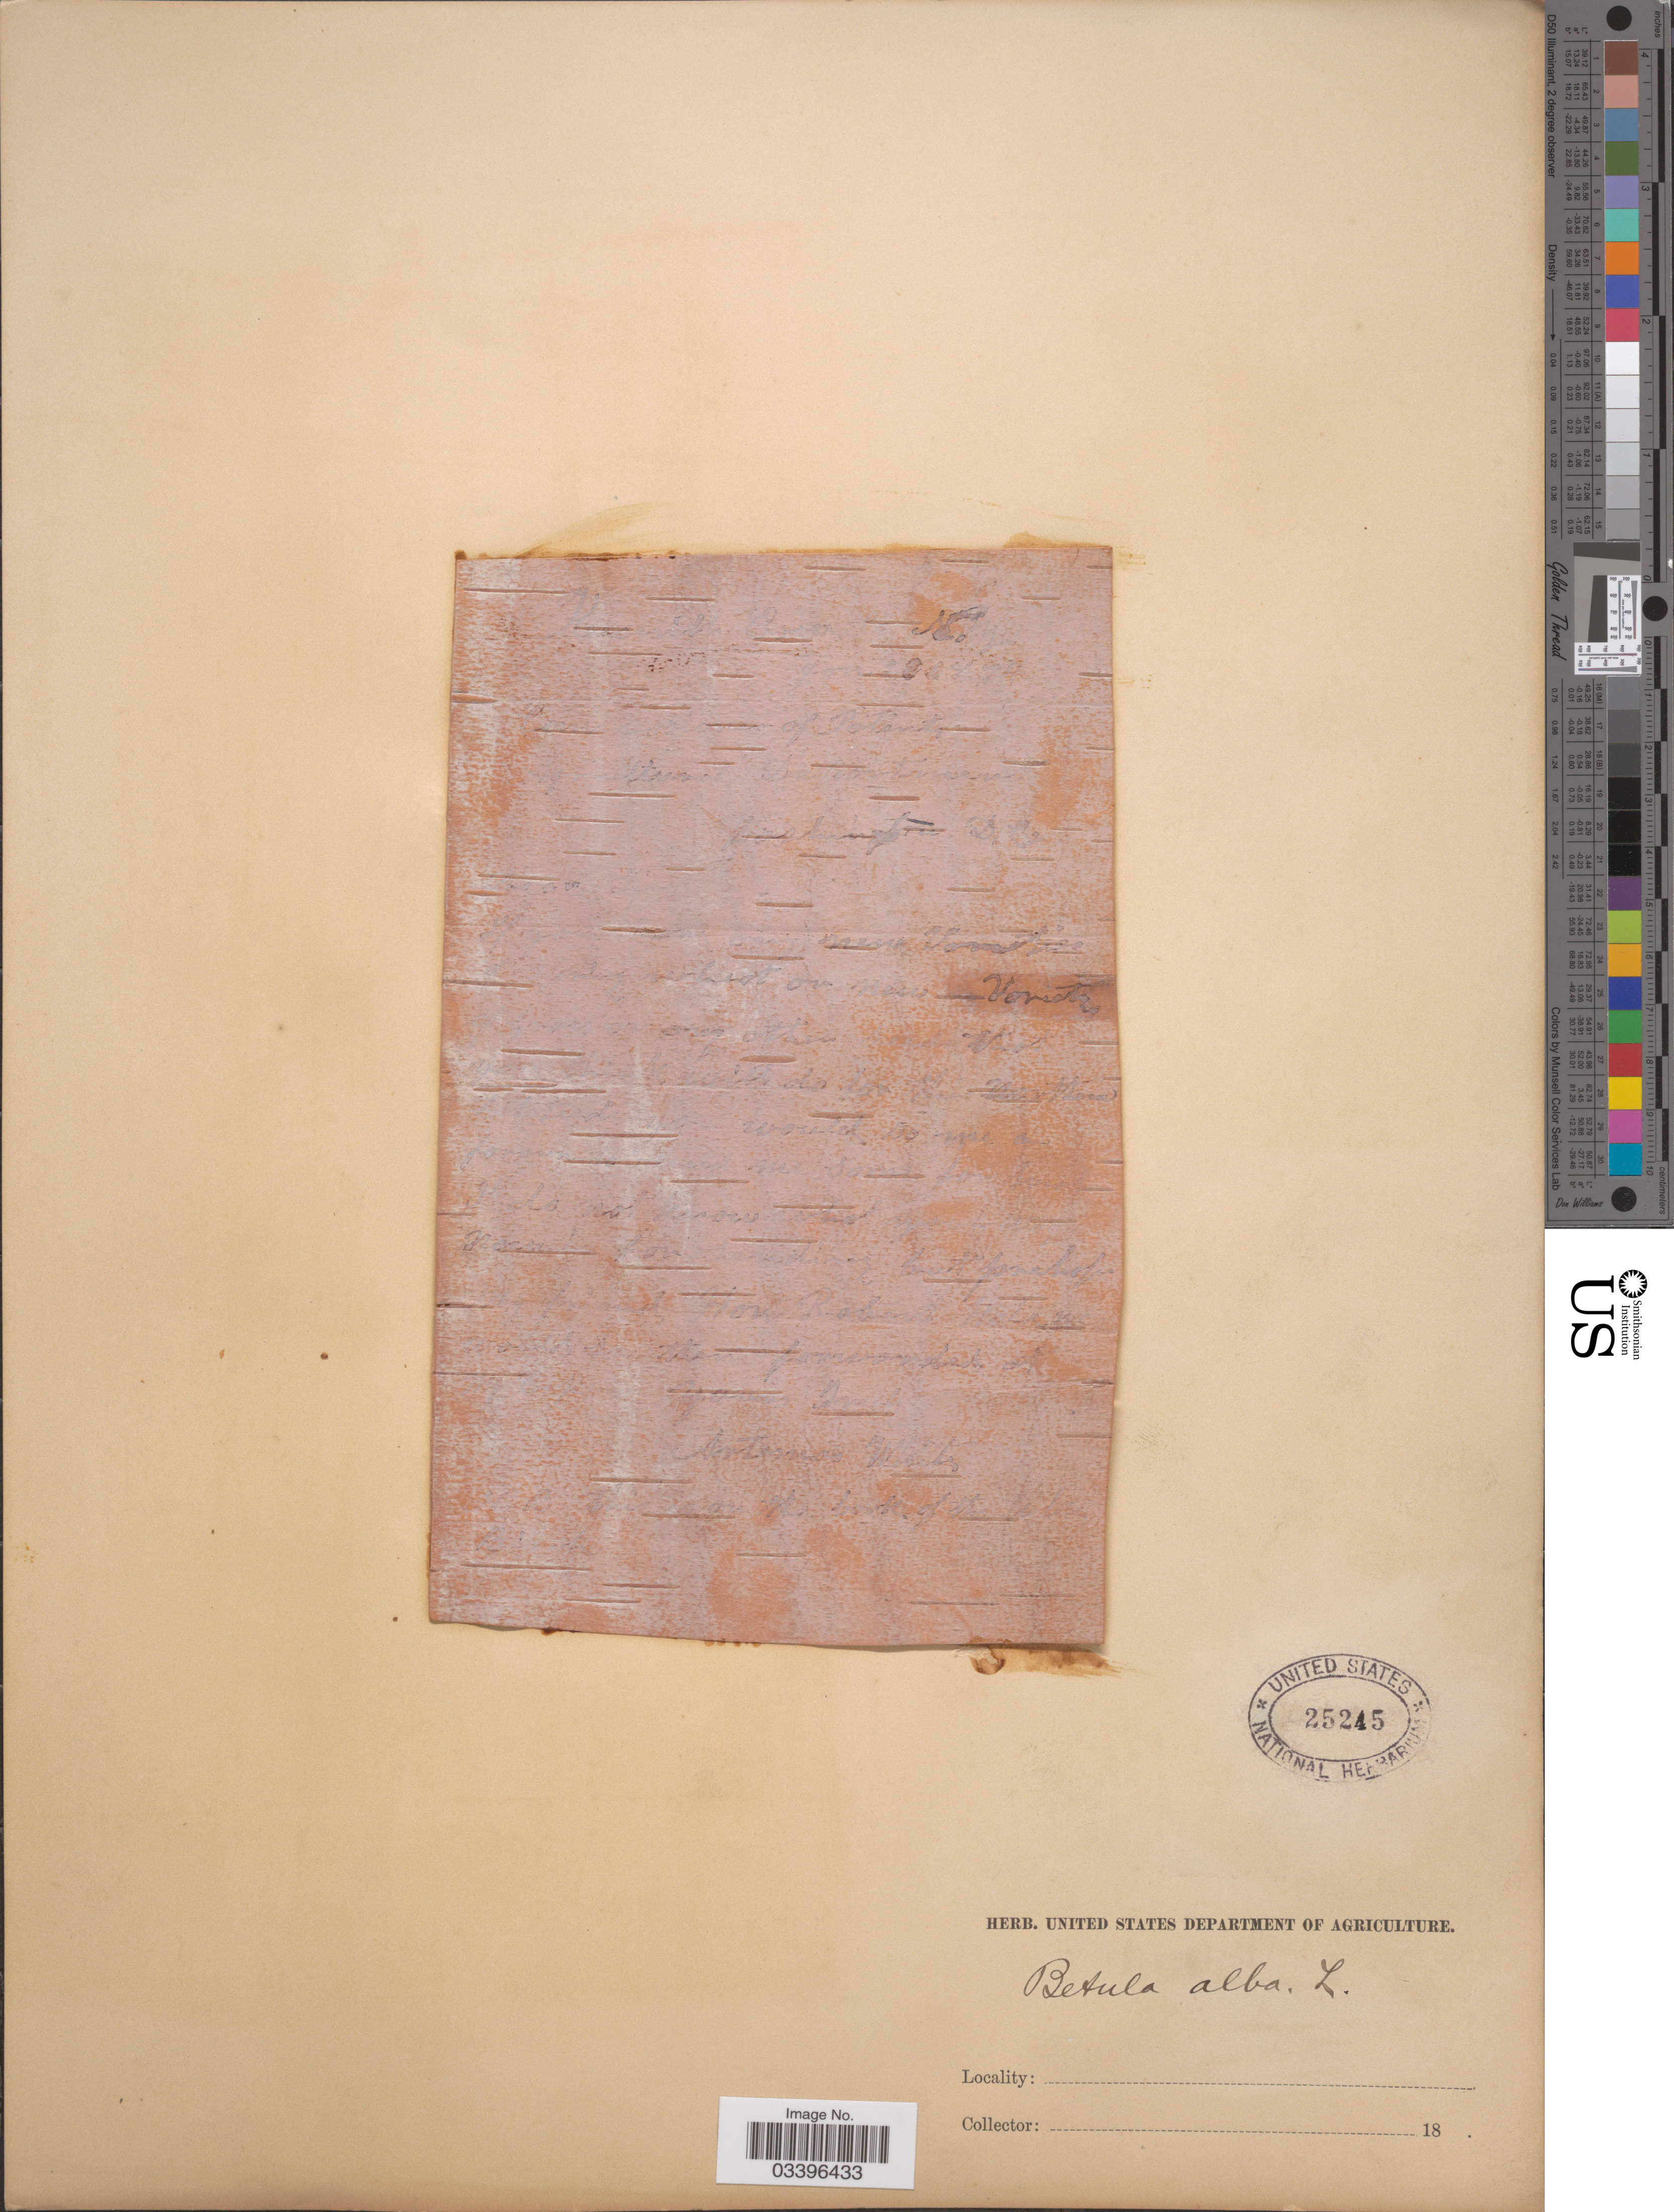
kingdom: Plantae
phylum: Tracheophyta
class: Magnoliopsida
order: Fagales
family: Betulaceae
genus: Betula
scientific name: Betula papyrifera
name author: Marshall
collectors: Facchini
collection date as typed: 18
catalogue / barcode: US 25245